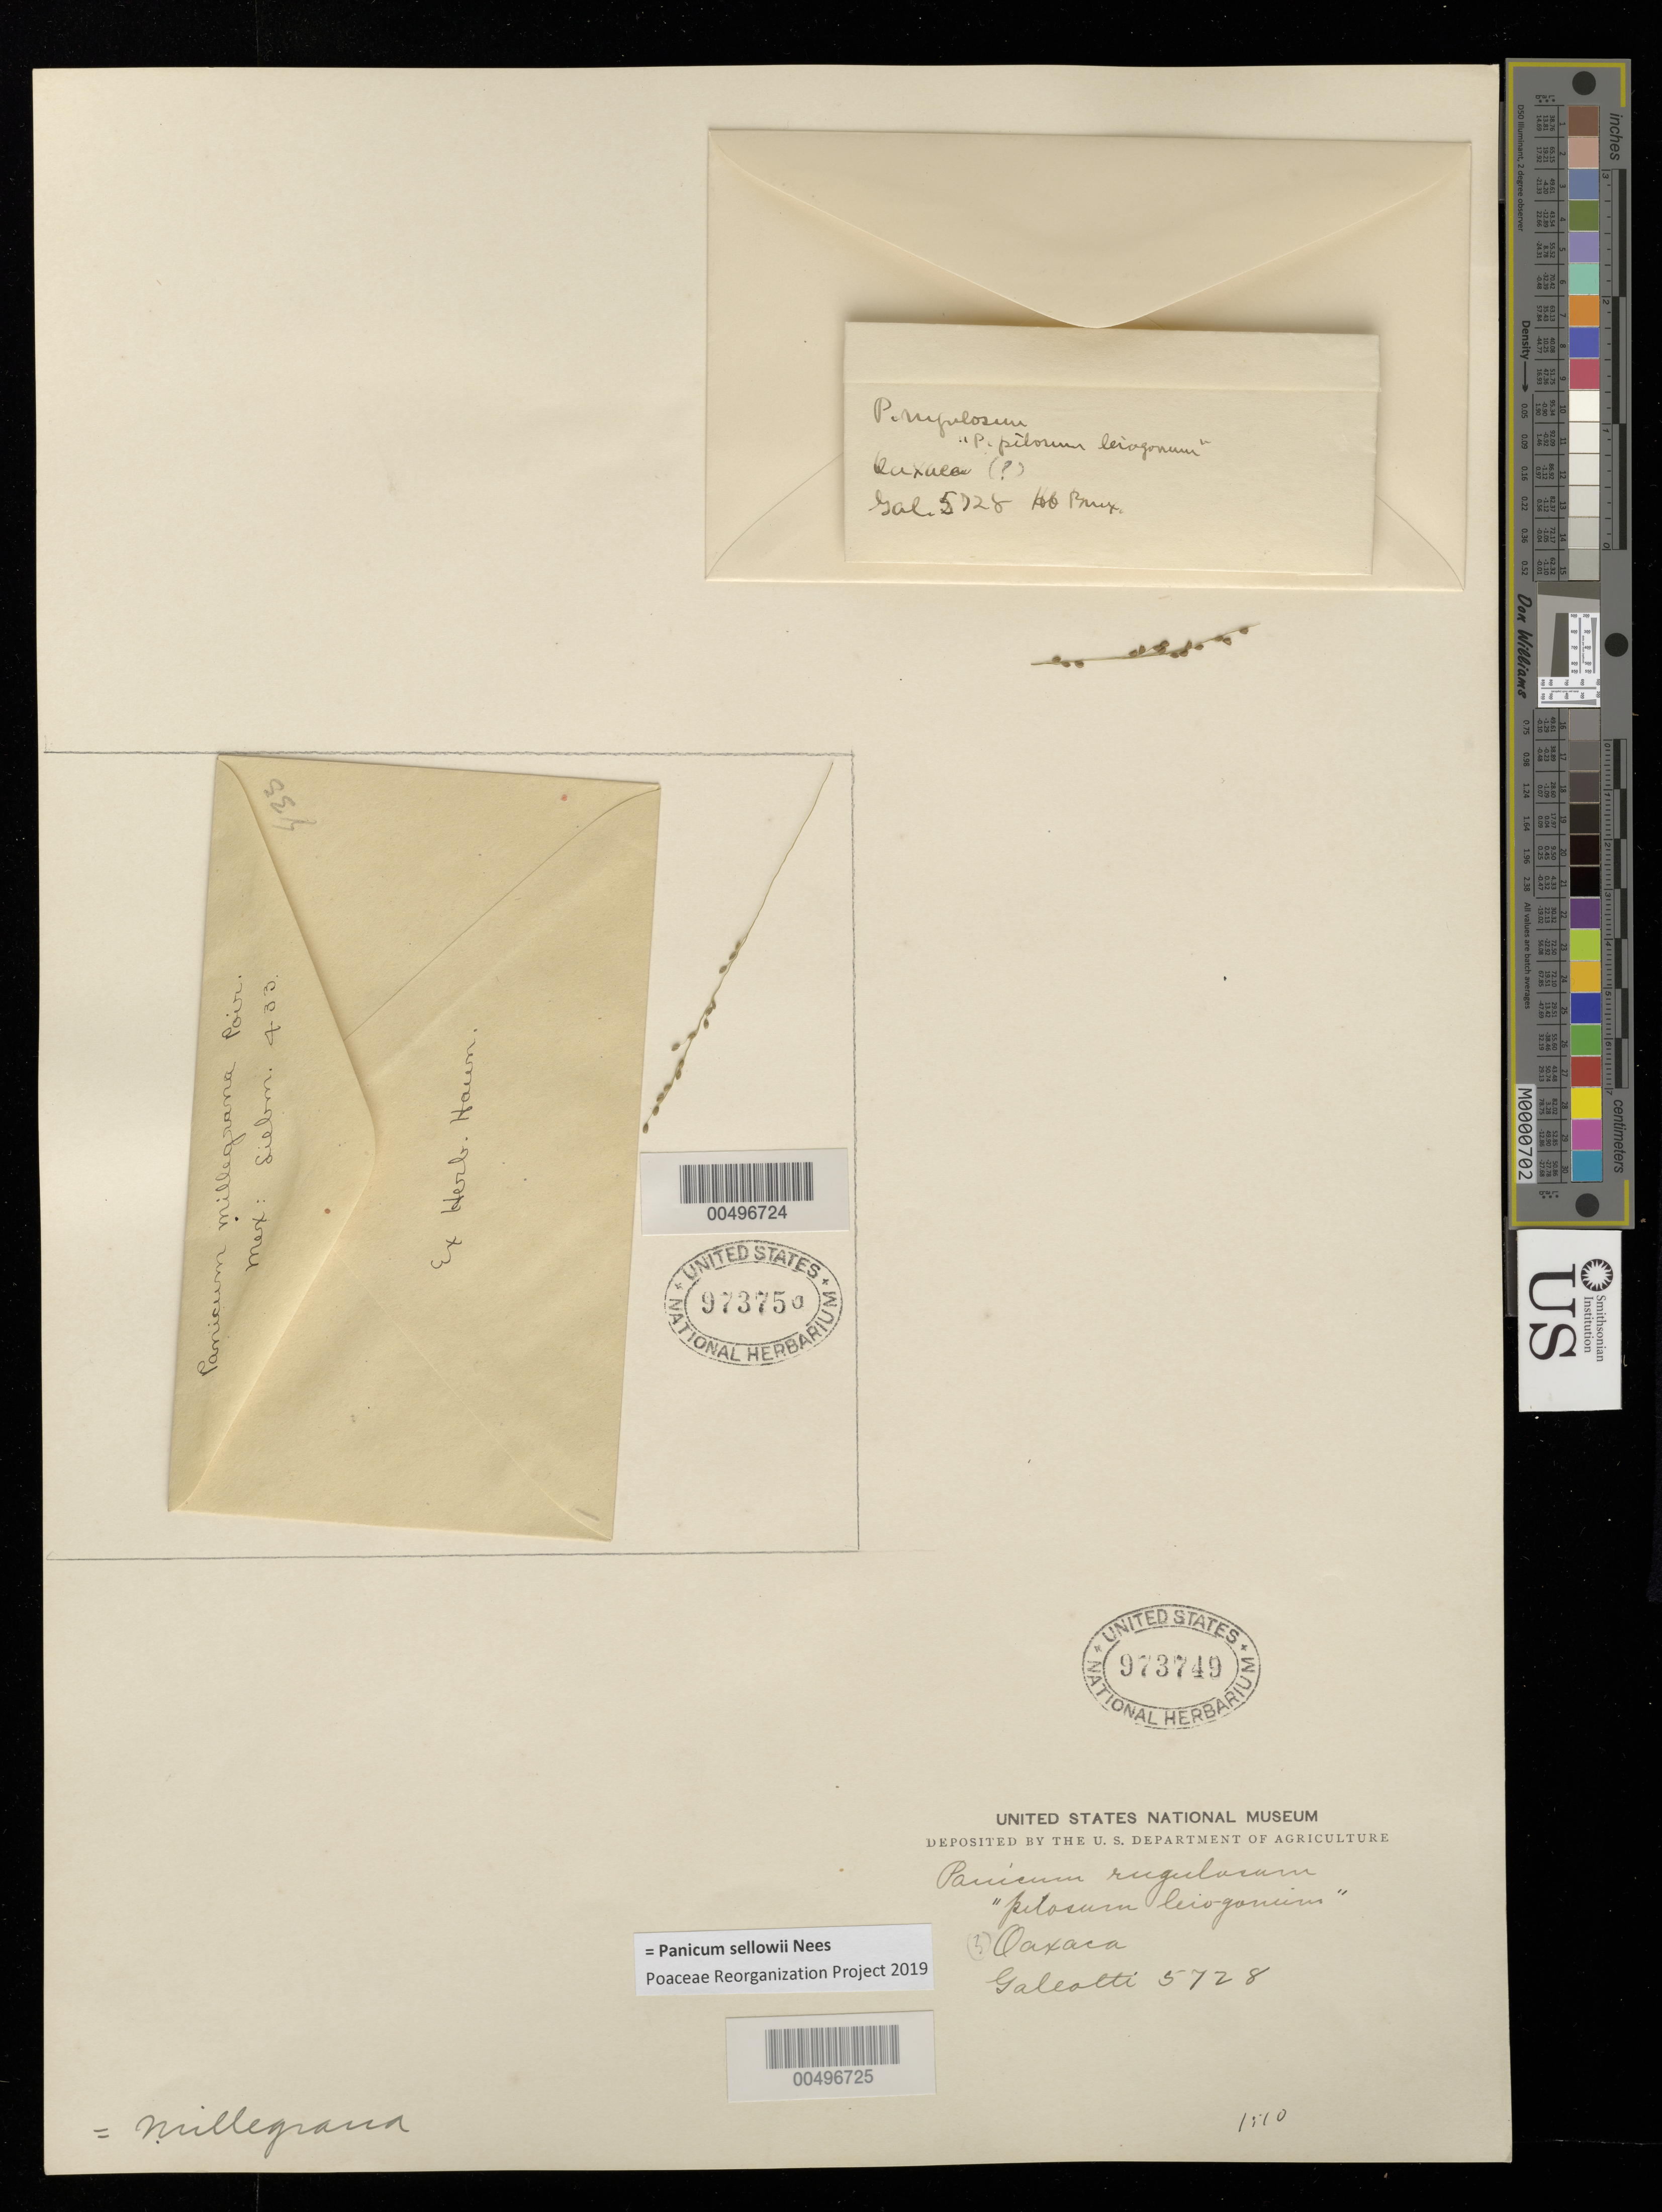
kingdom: Plantae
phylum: Tracheophyta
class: Liliopsida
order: Poales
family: Poaceae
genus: Panicum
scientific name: Panicum sellowii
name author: Nees in Mart.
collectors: H. G. Galeotti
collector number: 5728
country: Mexico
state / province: Oaxaca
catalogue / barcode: US 973749